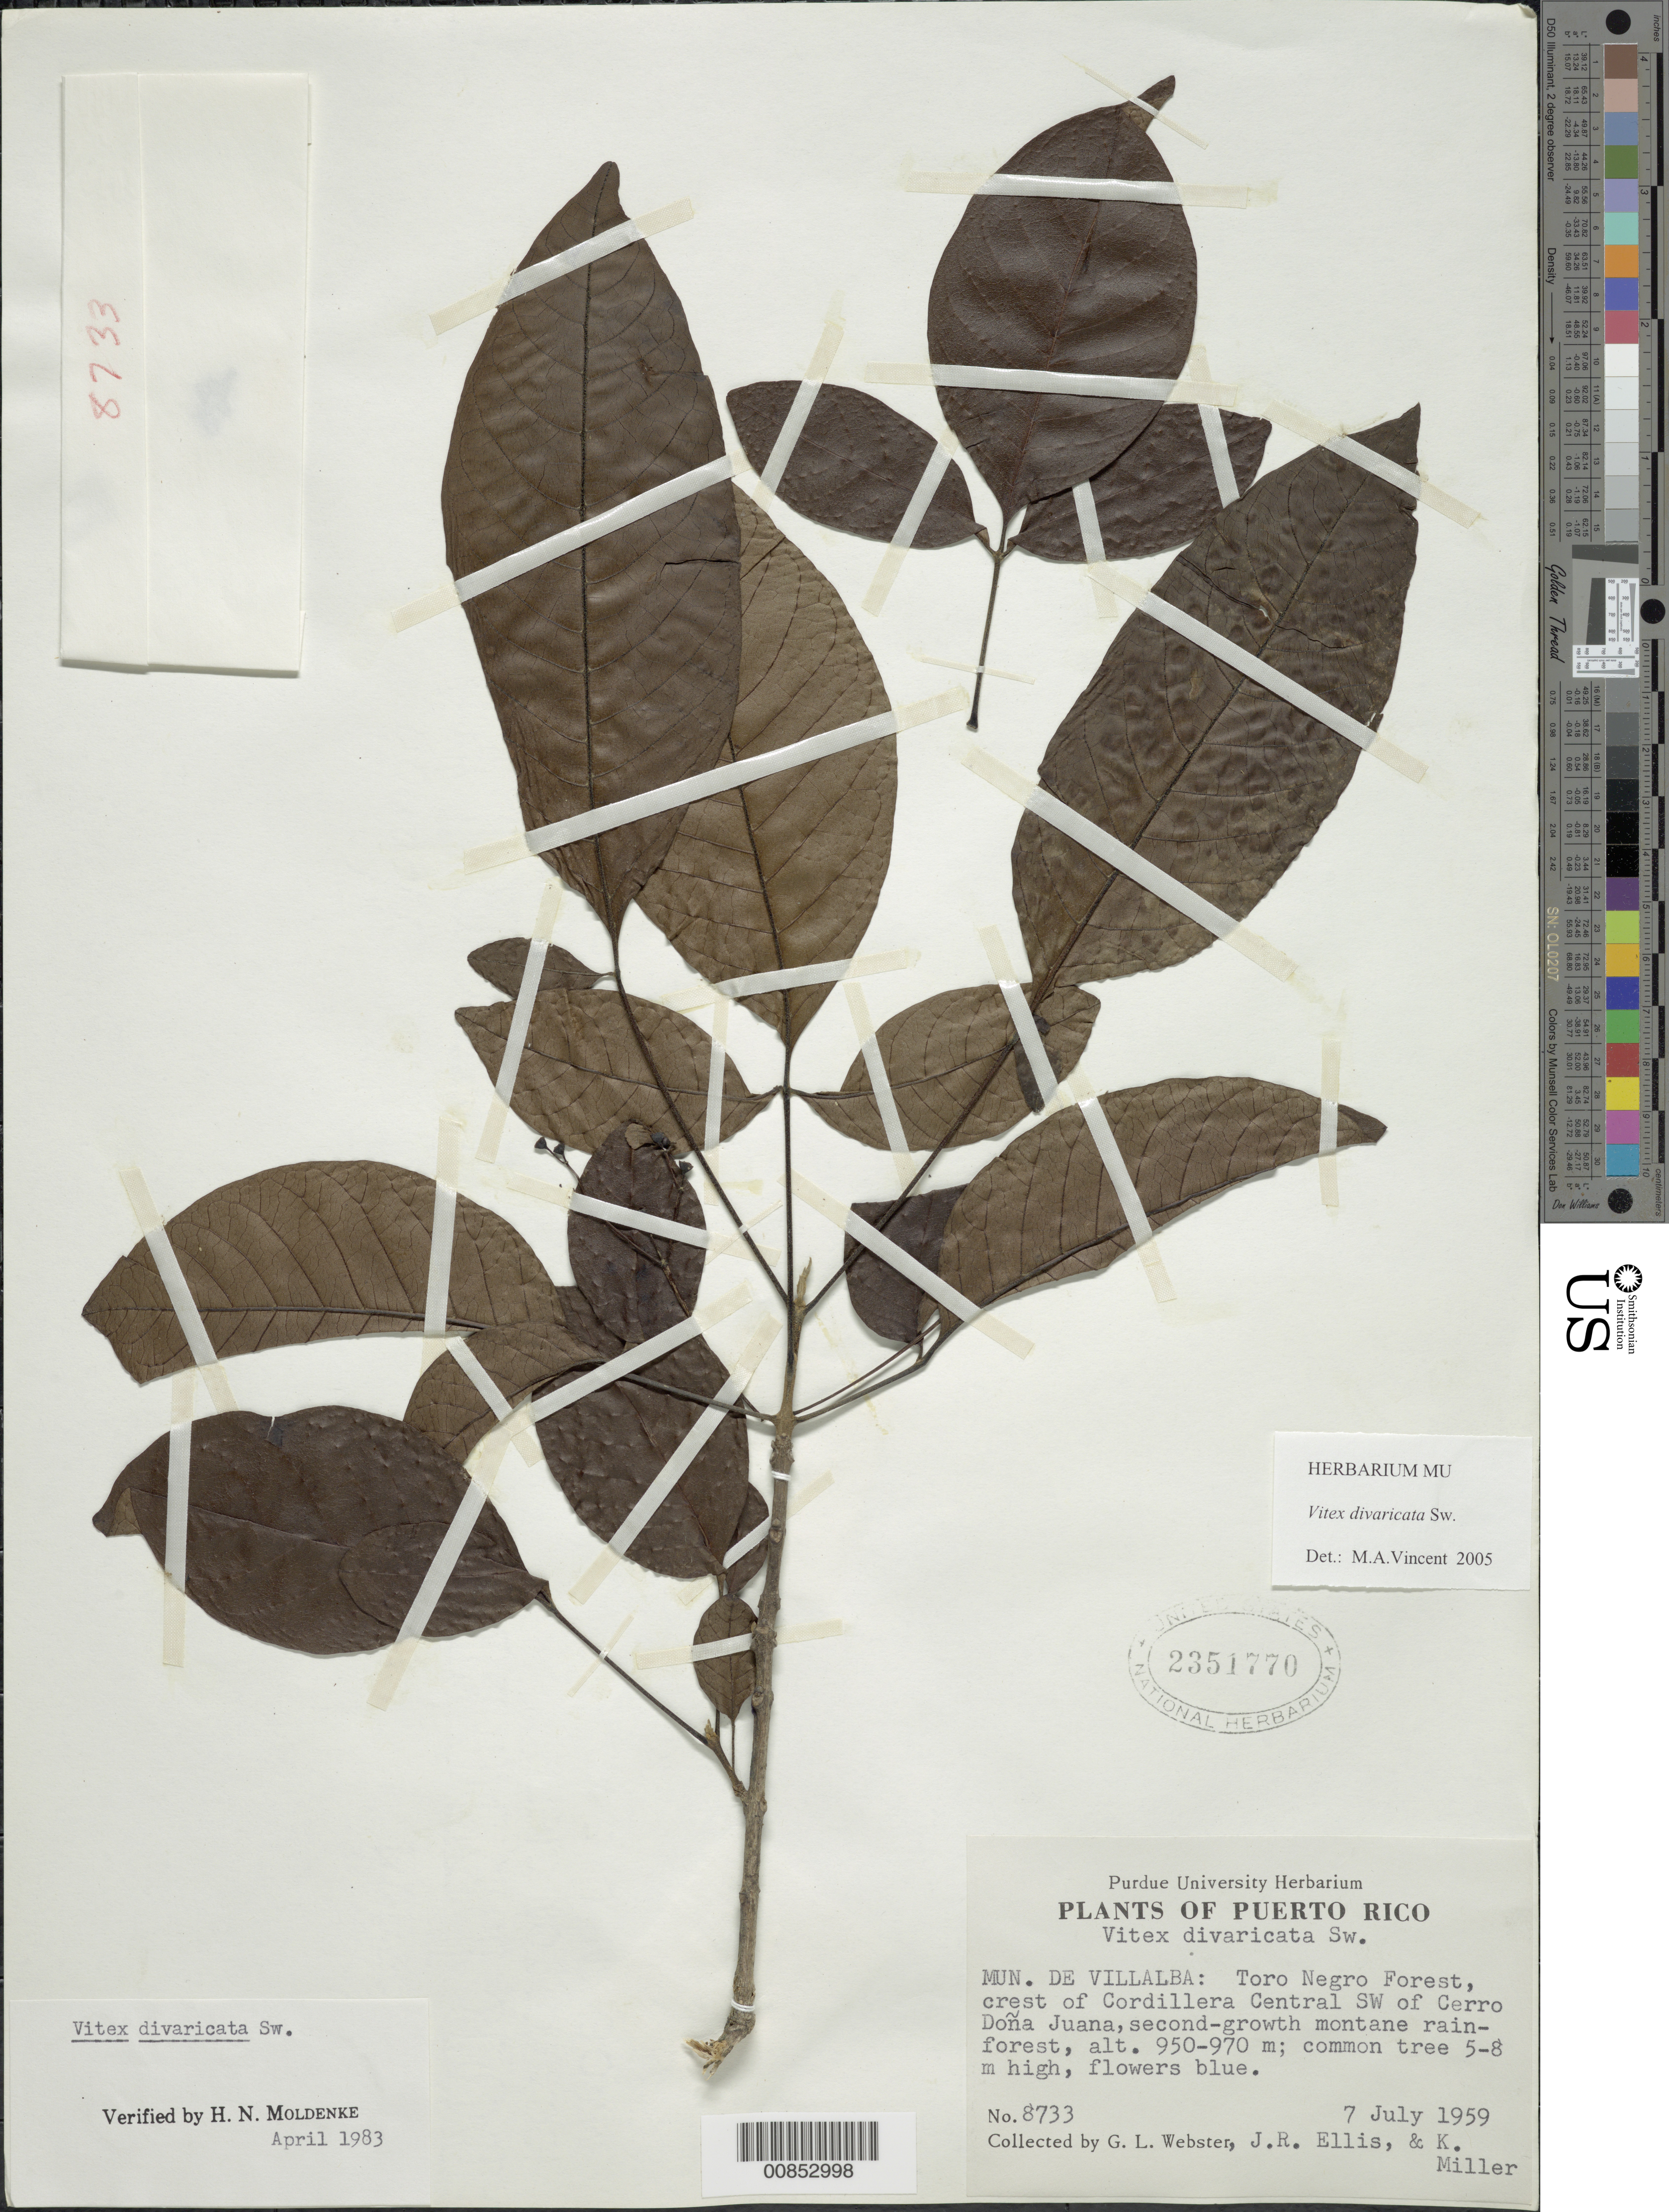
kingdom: Plantae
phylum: Tracheophyta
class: Magnoliopsida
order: Lamiales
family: Lamiaceae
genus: Vitex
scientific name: Vitex divaricata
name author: Sw.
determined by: Vincent, Michael A.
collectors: G. L. Webster, J. R. Ellis & K. Miller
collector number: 8733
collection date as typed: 07 Jul 1959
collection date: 1959-07-07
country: Puerto Rico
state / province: Villalba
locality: Mun. de Villalba, Toro Negro Forest, crest of Cordillera Central SW of Cerro Doña Juana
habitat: second-growth montane rainforest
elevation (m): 950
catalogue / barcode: US 2351770